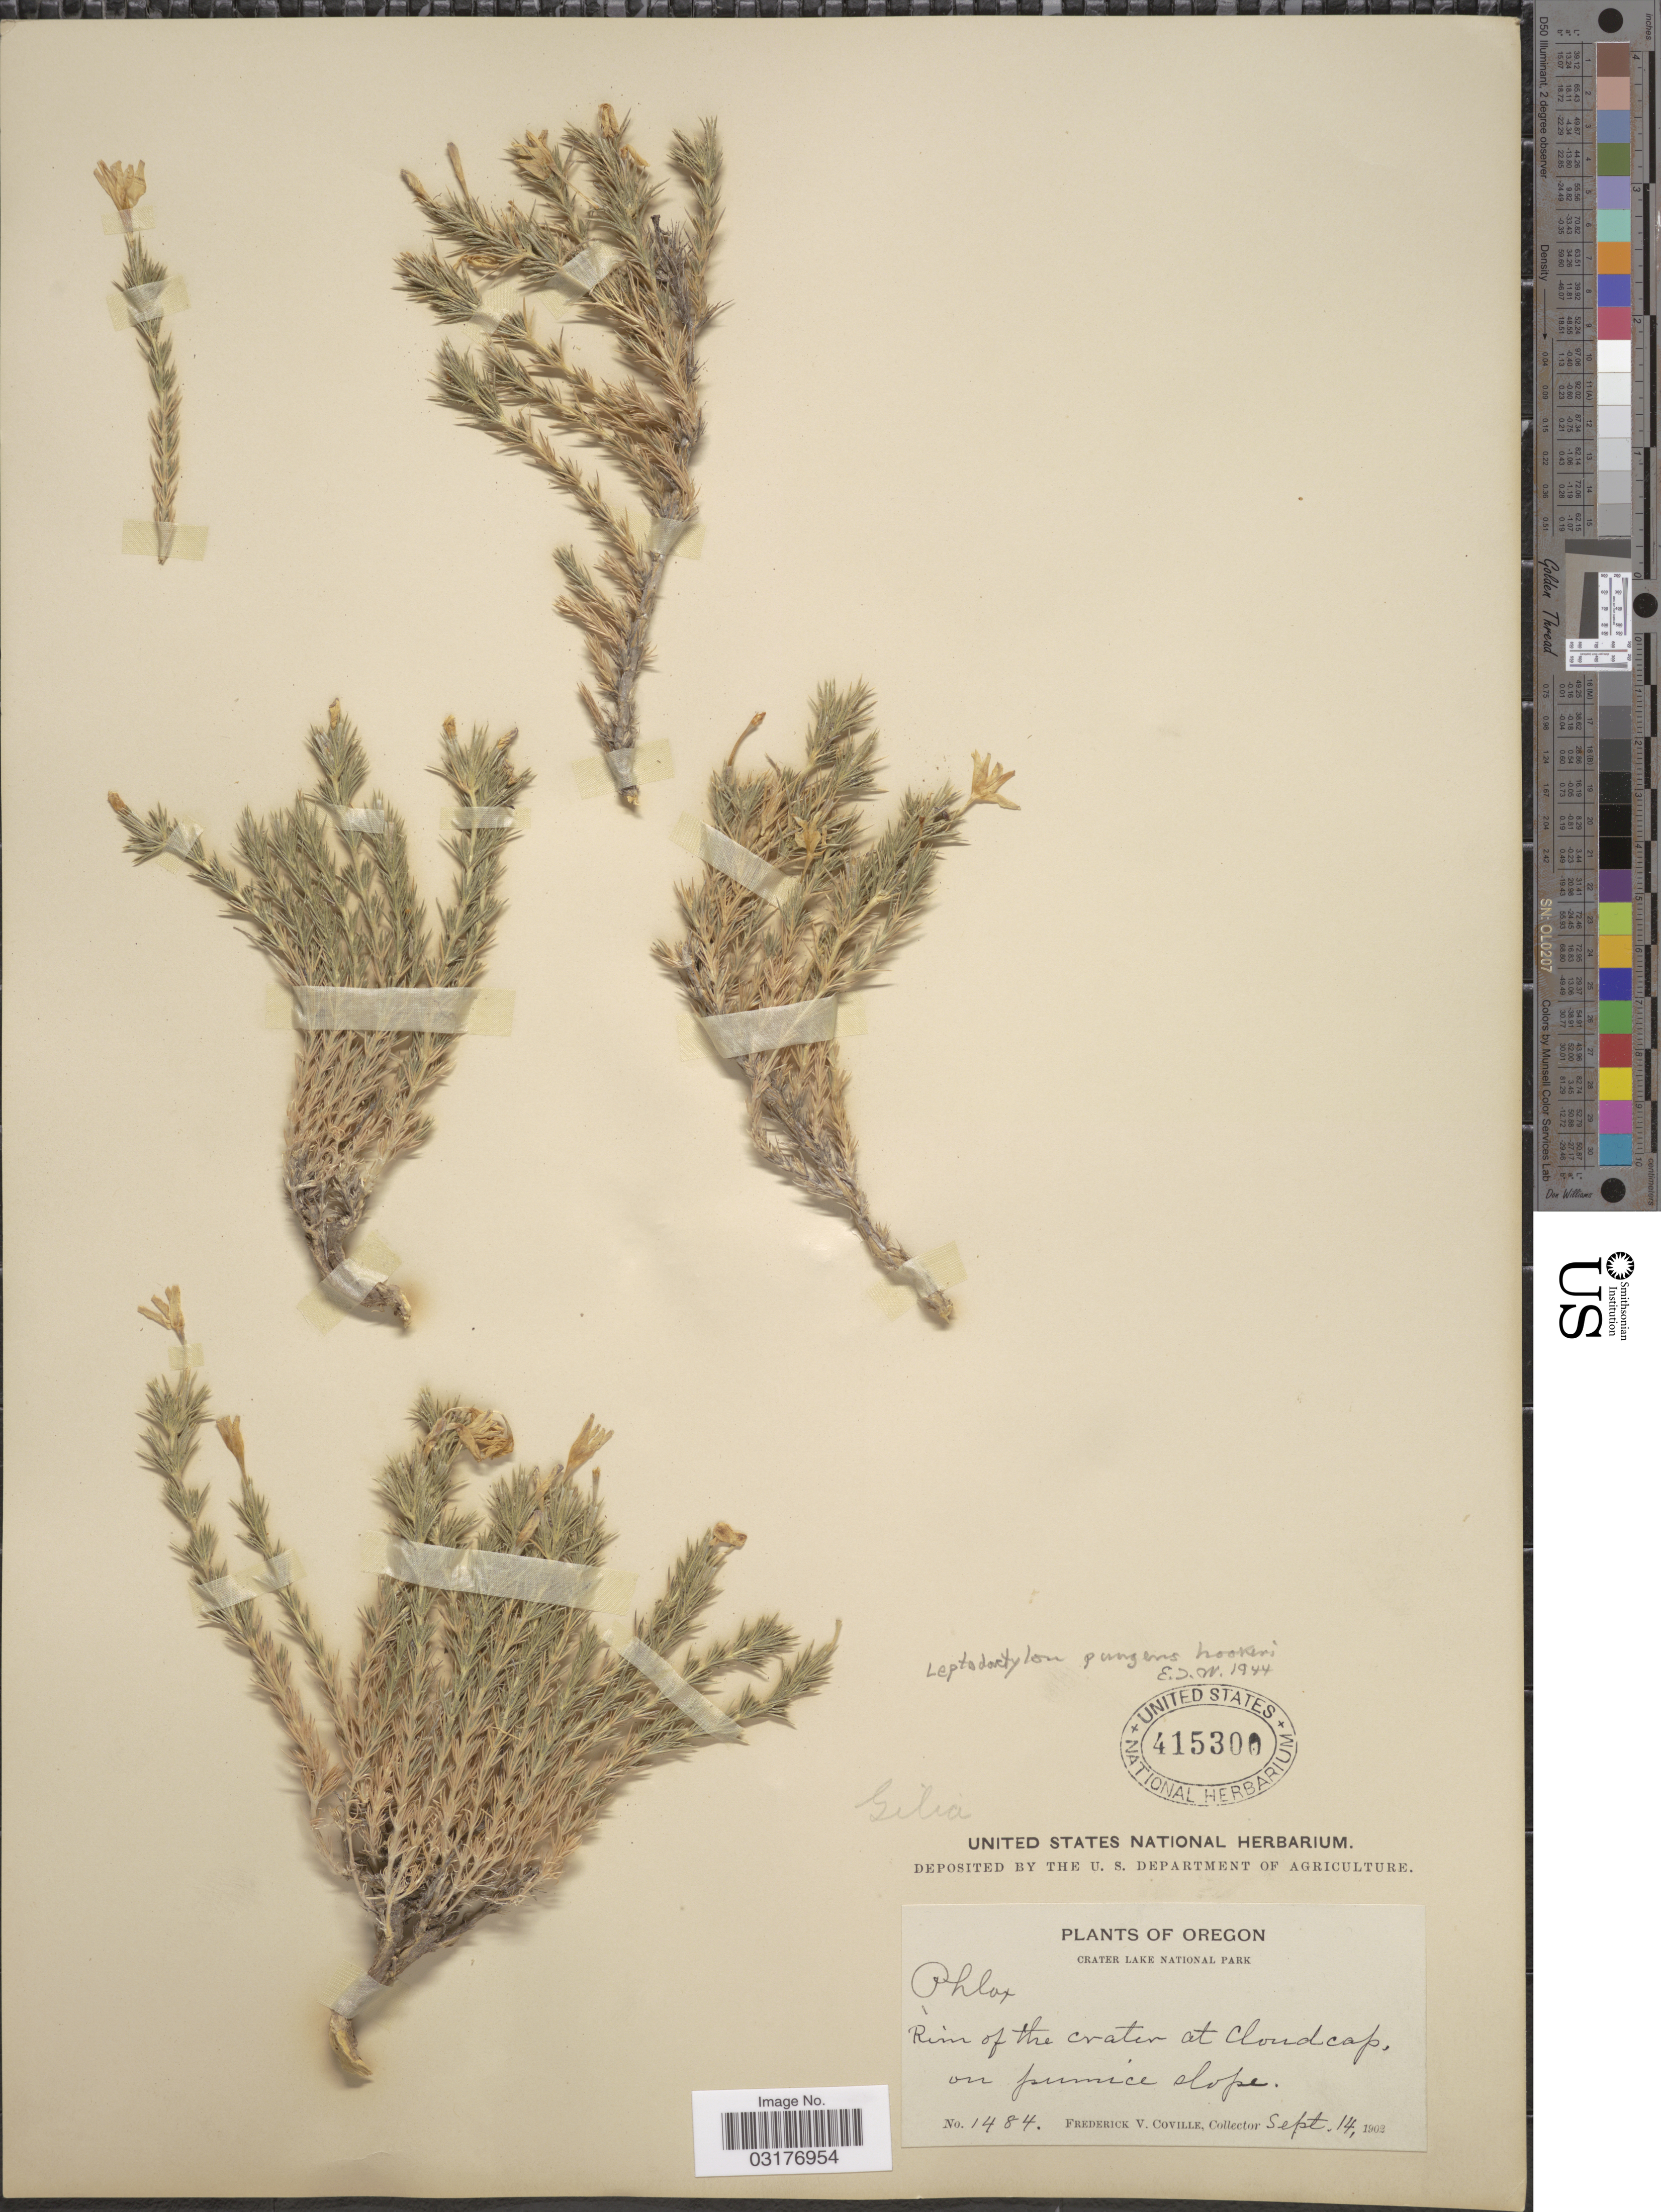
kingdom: Plantae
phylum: Tracheophyta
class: Magnoliopsida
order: Ericales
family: Polemoniaceae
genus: Linanthus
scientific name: Linanthus pungens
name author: (Torr.) J.M. Porter & L.A. Johnson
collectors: F. V. Coville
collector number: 1484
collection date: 1902-09-14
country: United States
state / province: Oregon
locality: Crater Lake National Park. Rim of the crater at Cloudcap.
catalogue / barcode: US 415300